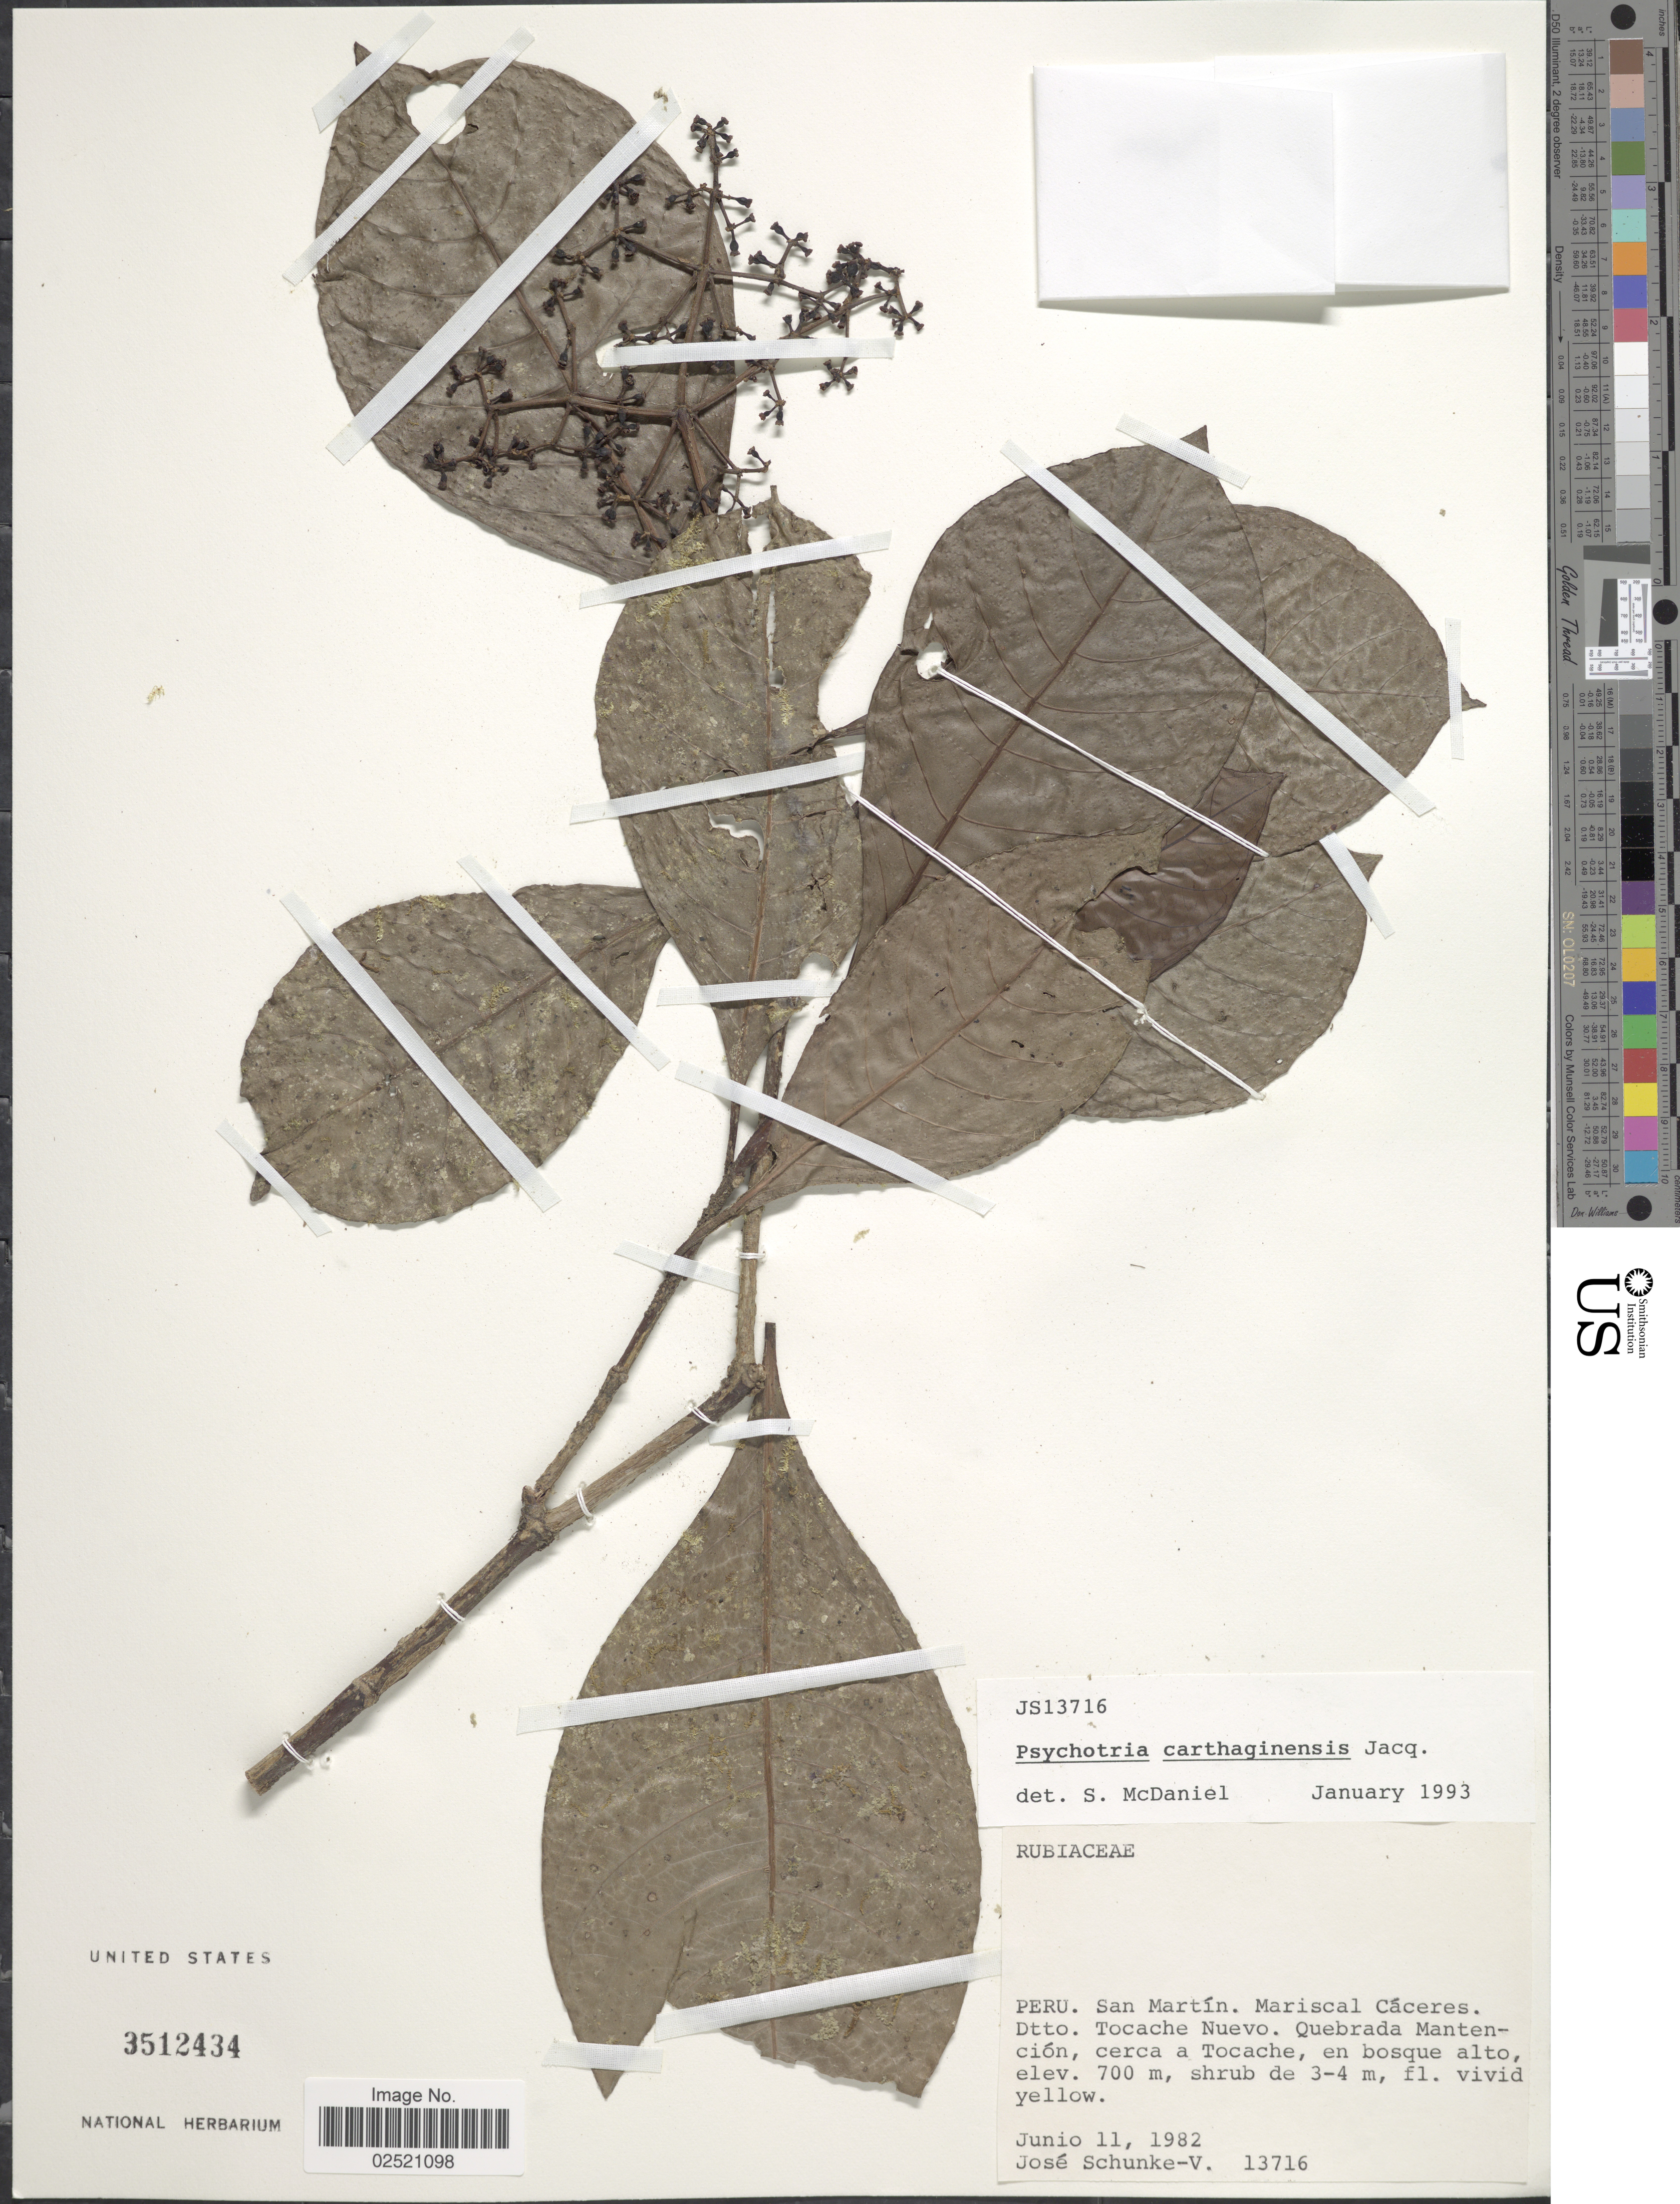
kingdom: Plantae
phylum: Tracheophyta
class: Magnoliopsida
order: Gentianales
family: Rubiaceae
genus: Psychotria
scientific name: Psychotria carthagenensis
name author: Jacq.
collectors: J. Schunke Vigo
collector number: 13716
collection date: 1982-06-11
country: Peru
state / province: San Martín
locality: Mariscal Caceres, Dtto. Tocache Nuevo, Quebrada Mantencion, cerca a Tocache, en bosque alto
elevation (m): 700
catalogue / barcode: US 3512434